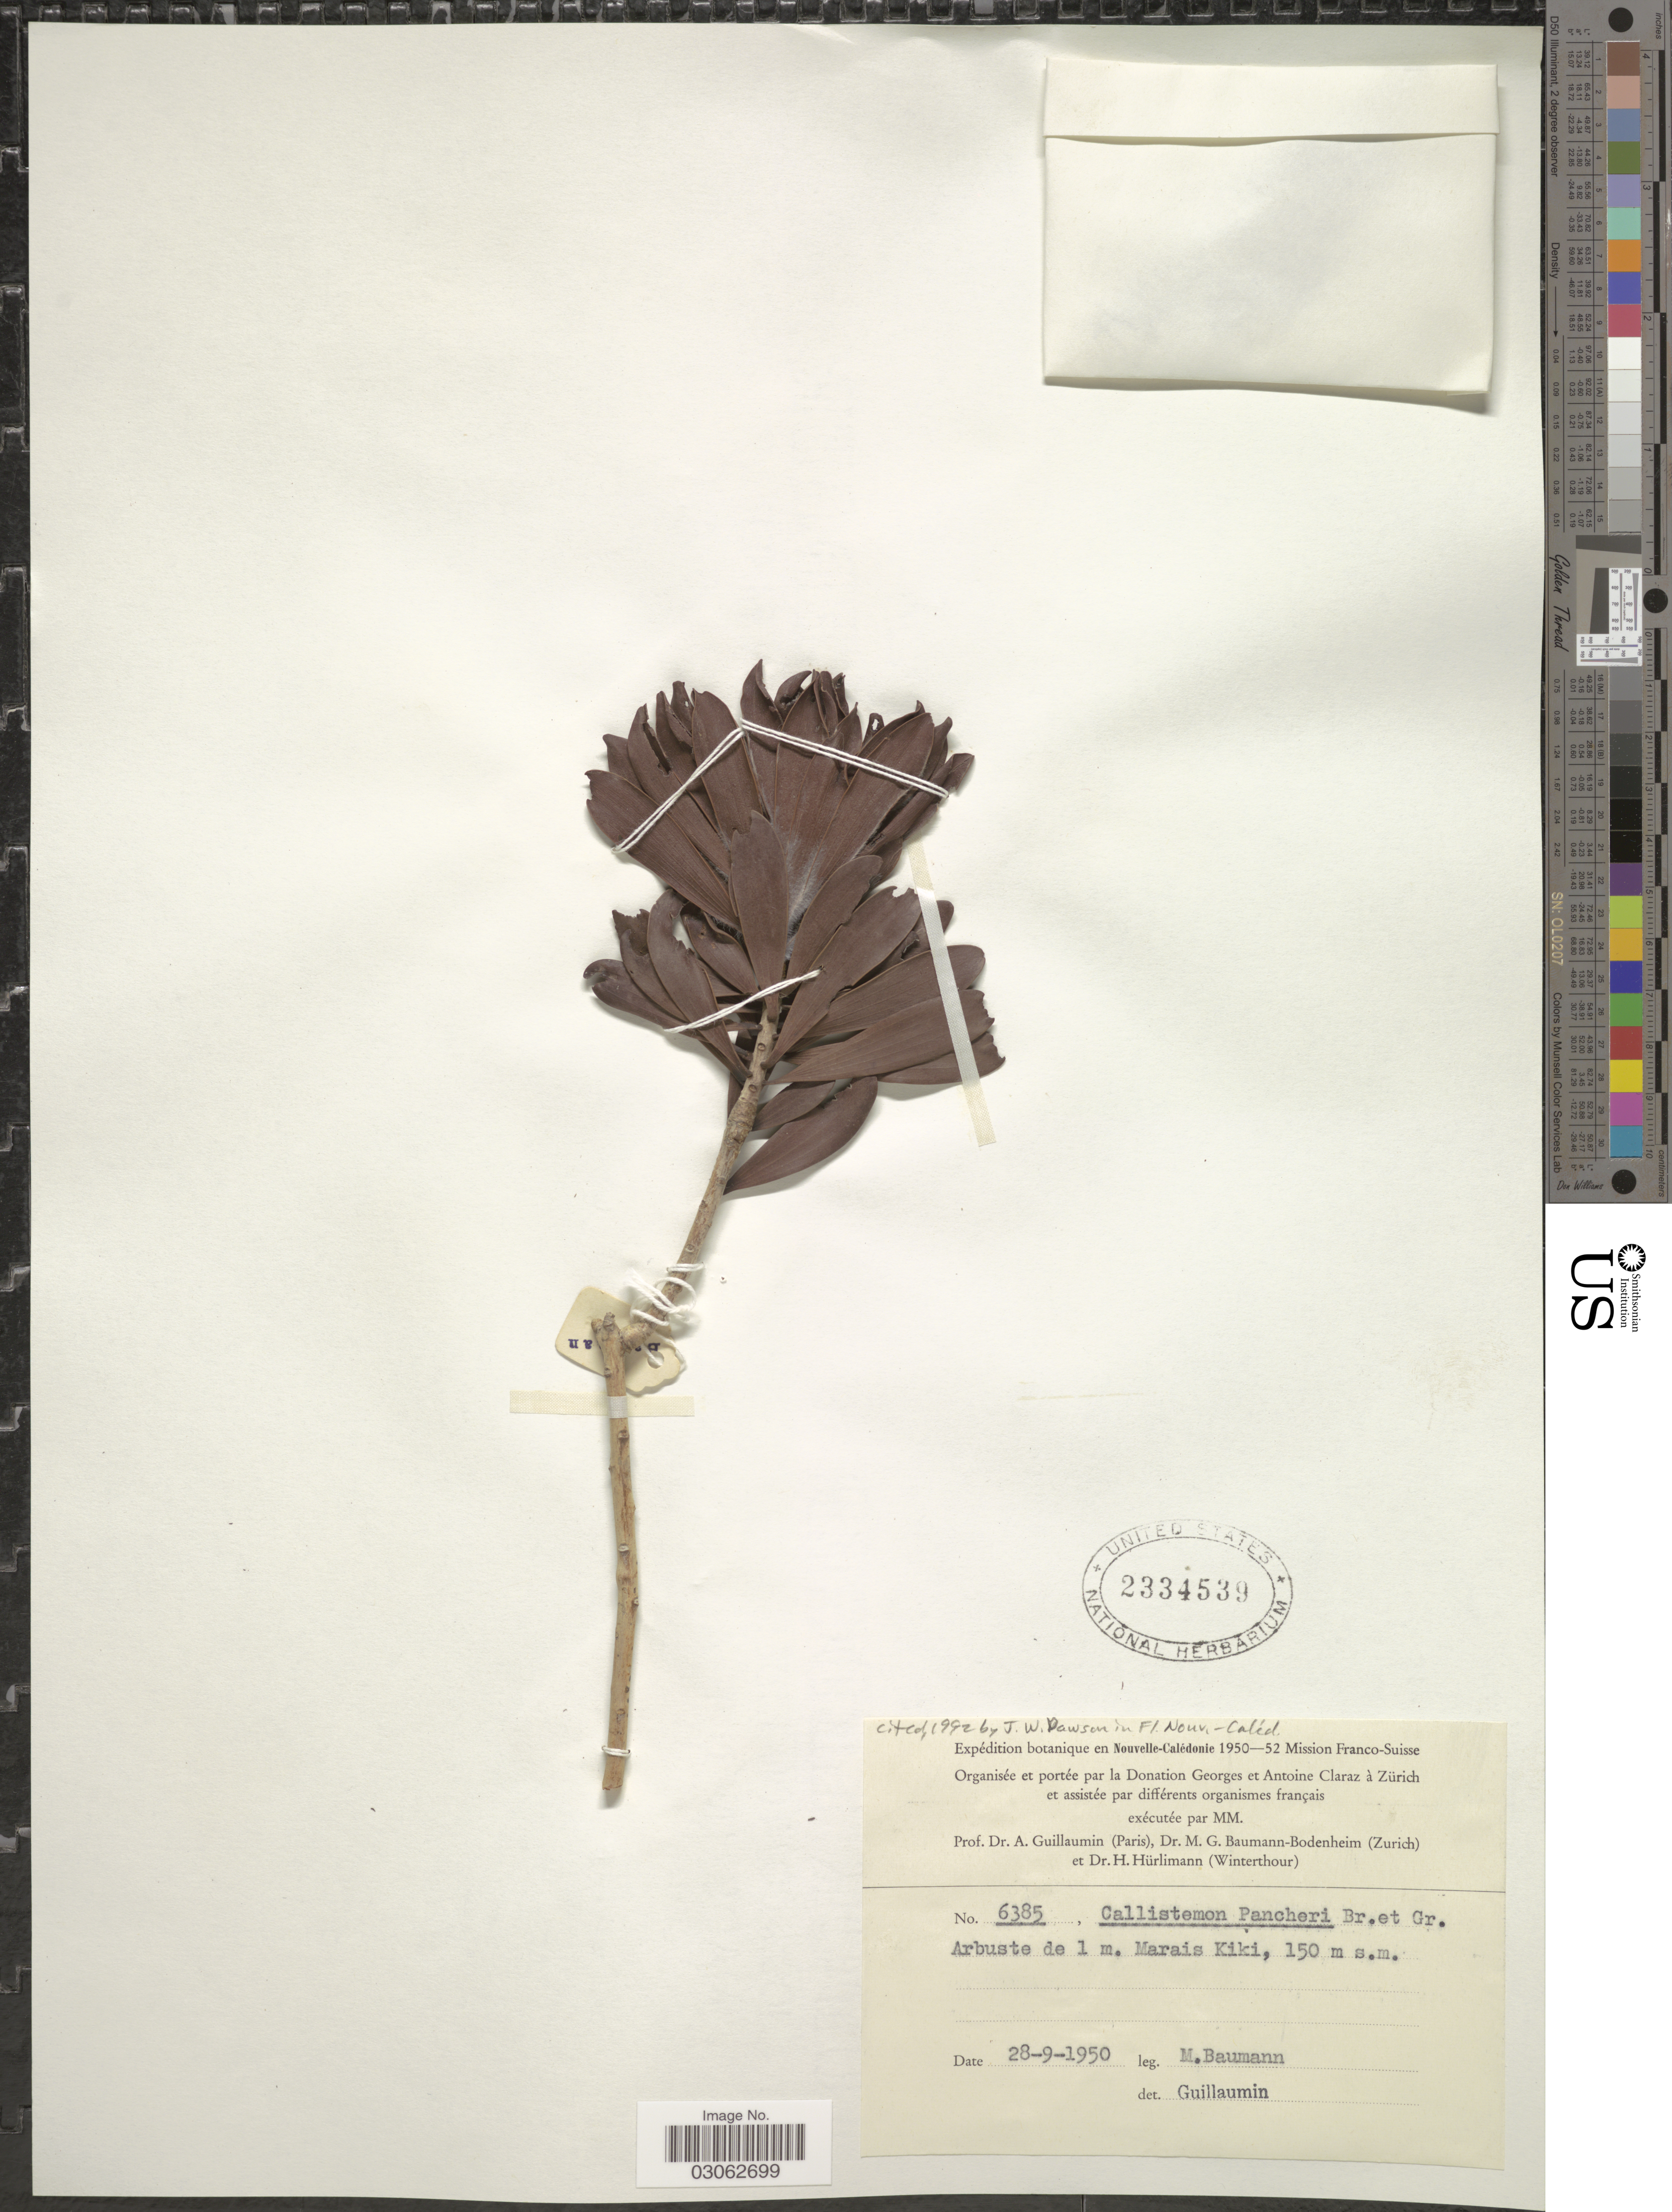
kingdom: Plantae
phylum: Tracheophyta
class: Magnoliopsida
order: Myrtales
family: Myrtaceae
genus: Callistemon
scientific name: Callistemon pancheri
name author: Brongn. & Gris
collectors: M. Baumann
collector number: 6385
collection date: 1950-09-28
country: New Caledonia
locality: Marais Kiki.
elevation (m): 150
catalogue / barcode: US 2334539